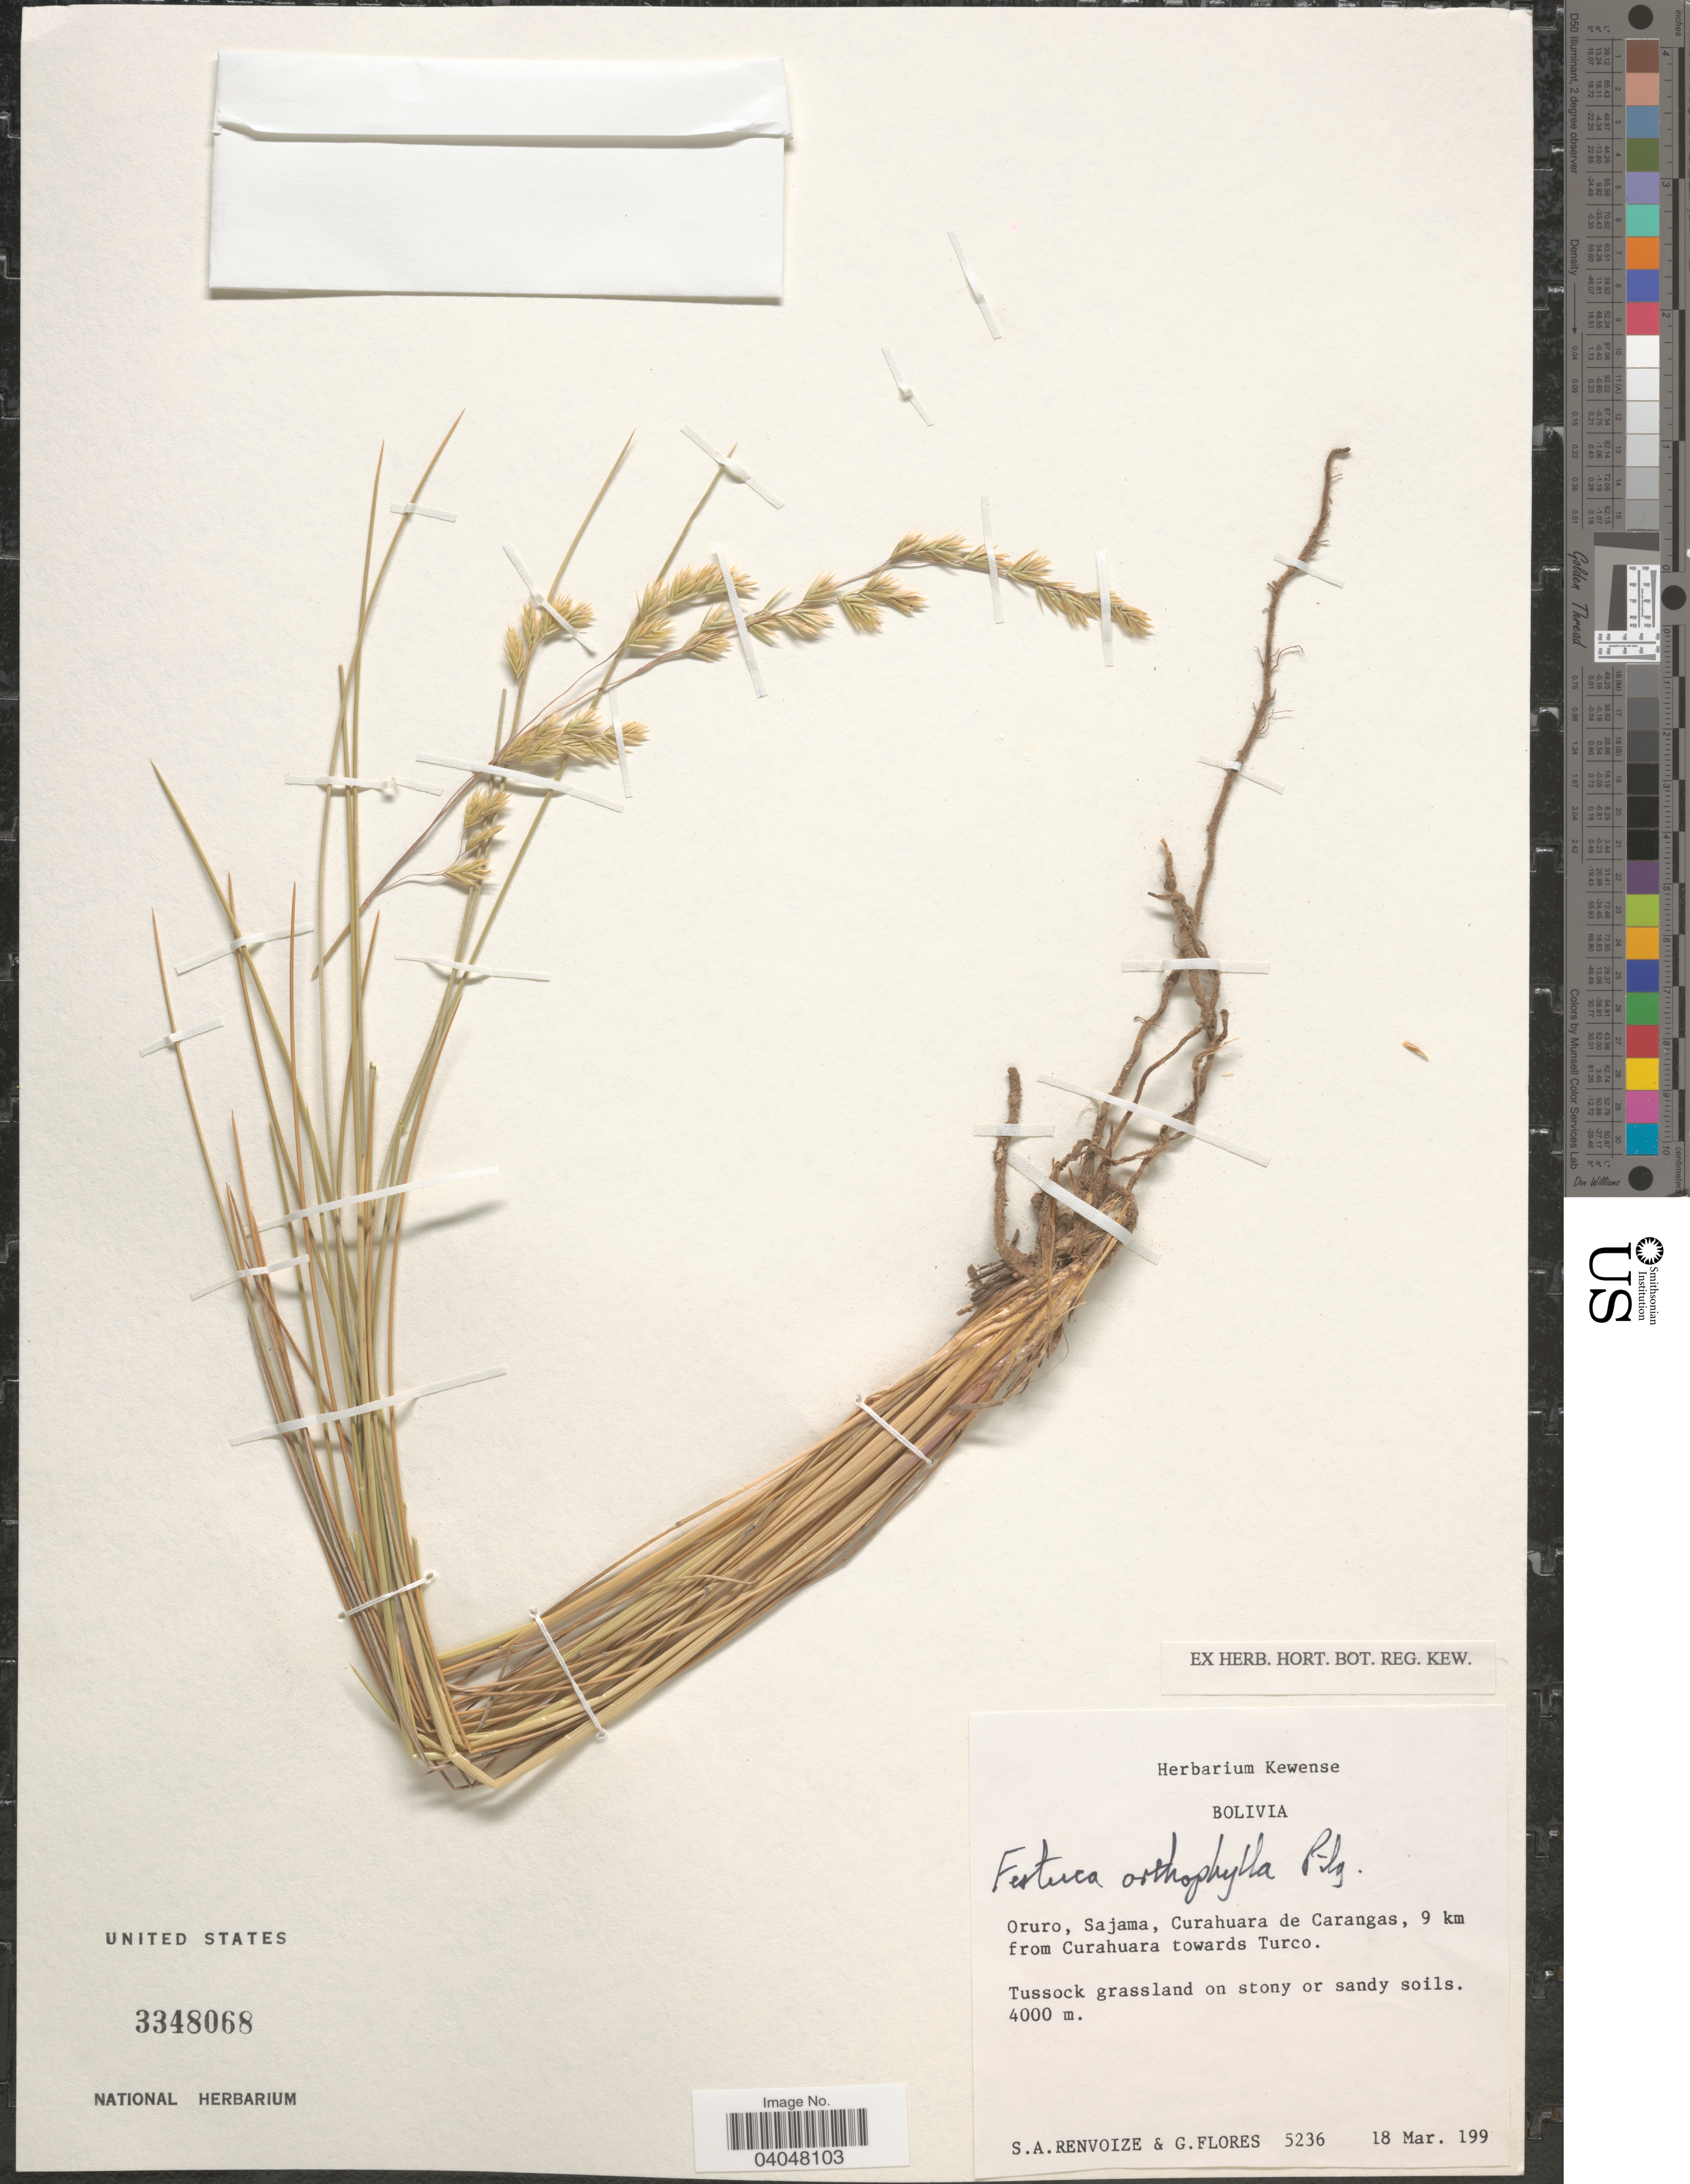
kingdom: Plantae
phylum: Tracheophyta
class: Liliopsida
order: Poales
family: Poaceae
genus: Festuca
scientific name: Festuca orthophylla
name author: Pilg.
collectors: S. A. Renvoize & G. Flores F.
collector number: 5236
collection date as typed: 18 Mar. 199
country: Bolivia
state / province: Oruro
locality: Sajama, Curahuara de Carangas, 9 km from Curahuara towards Turco.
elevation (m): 4000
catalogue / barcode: US 3348068